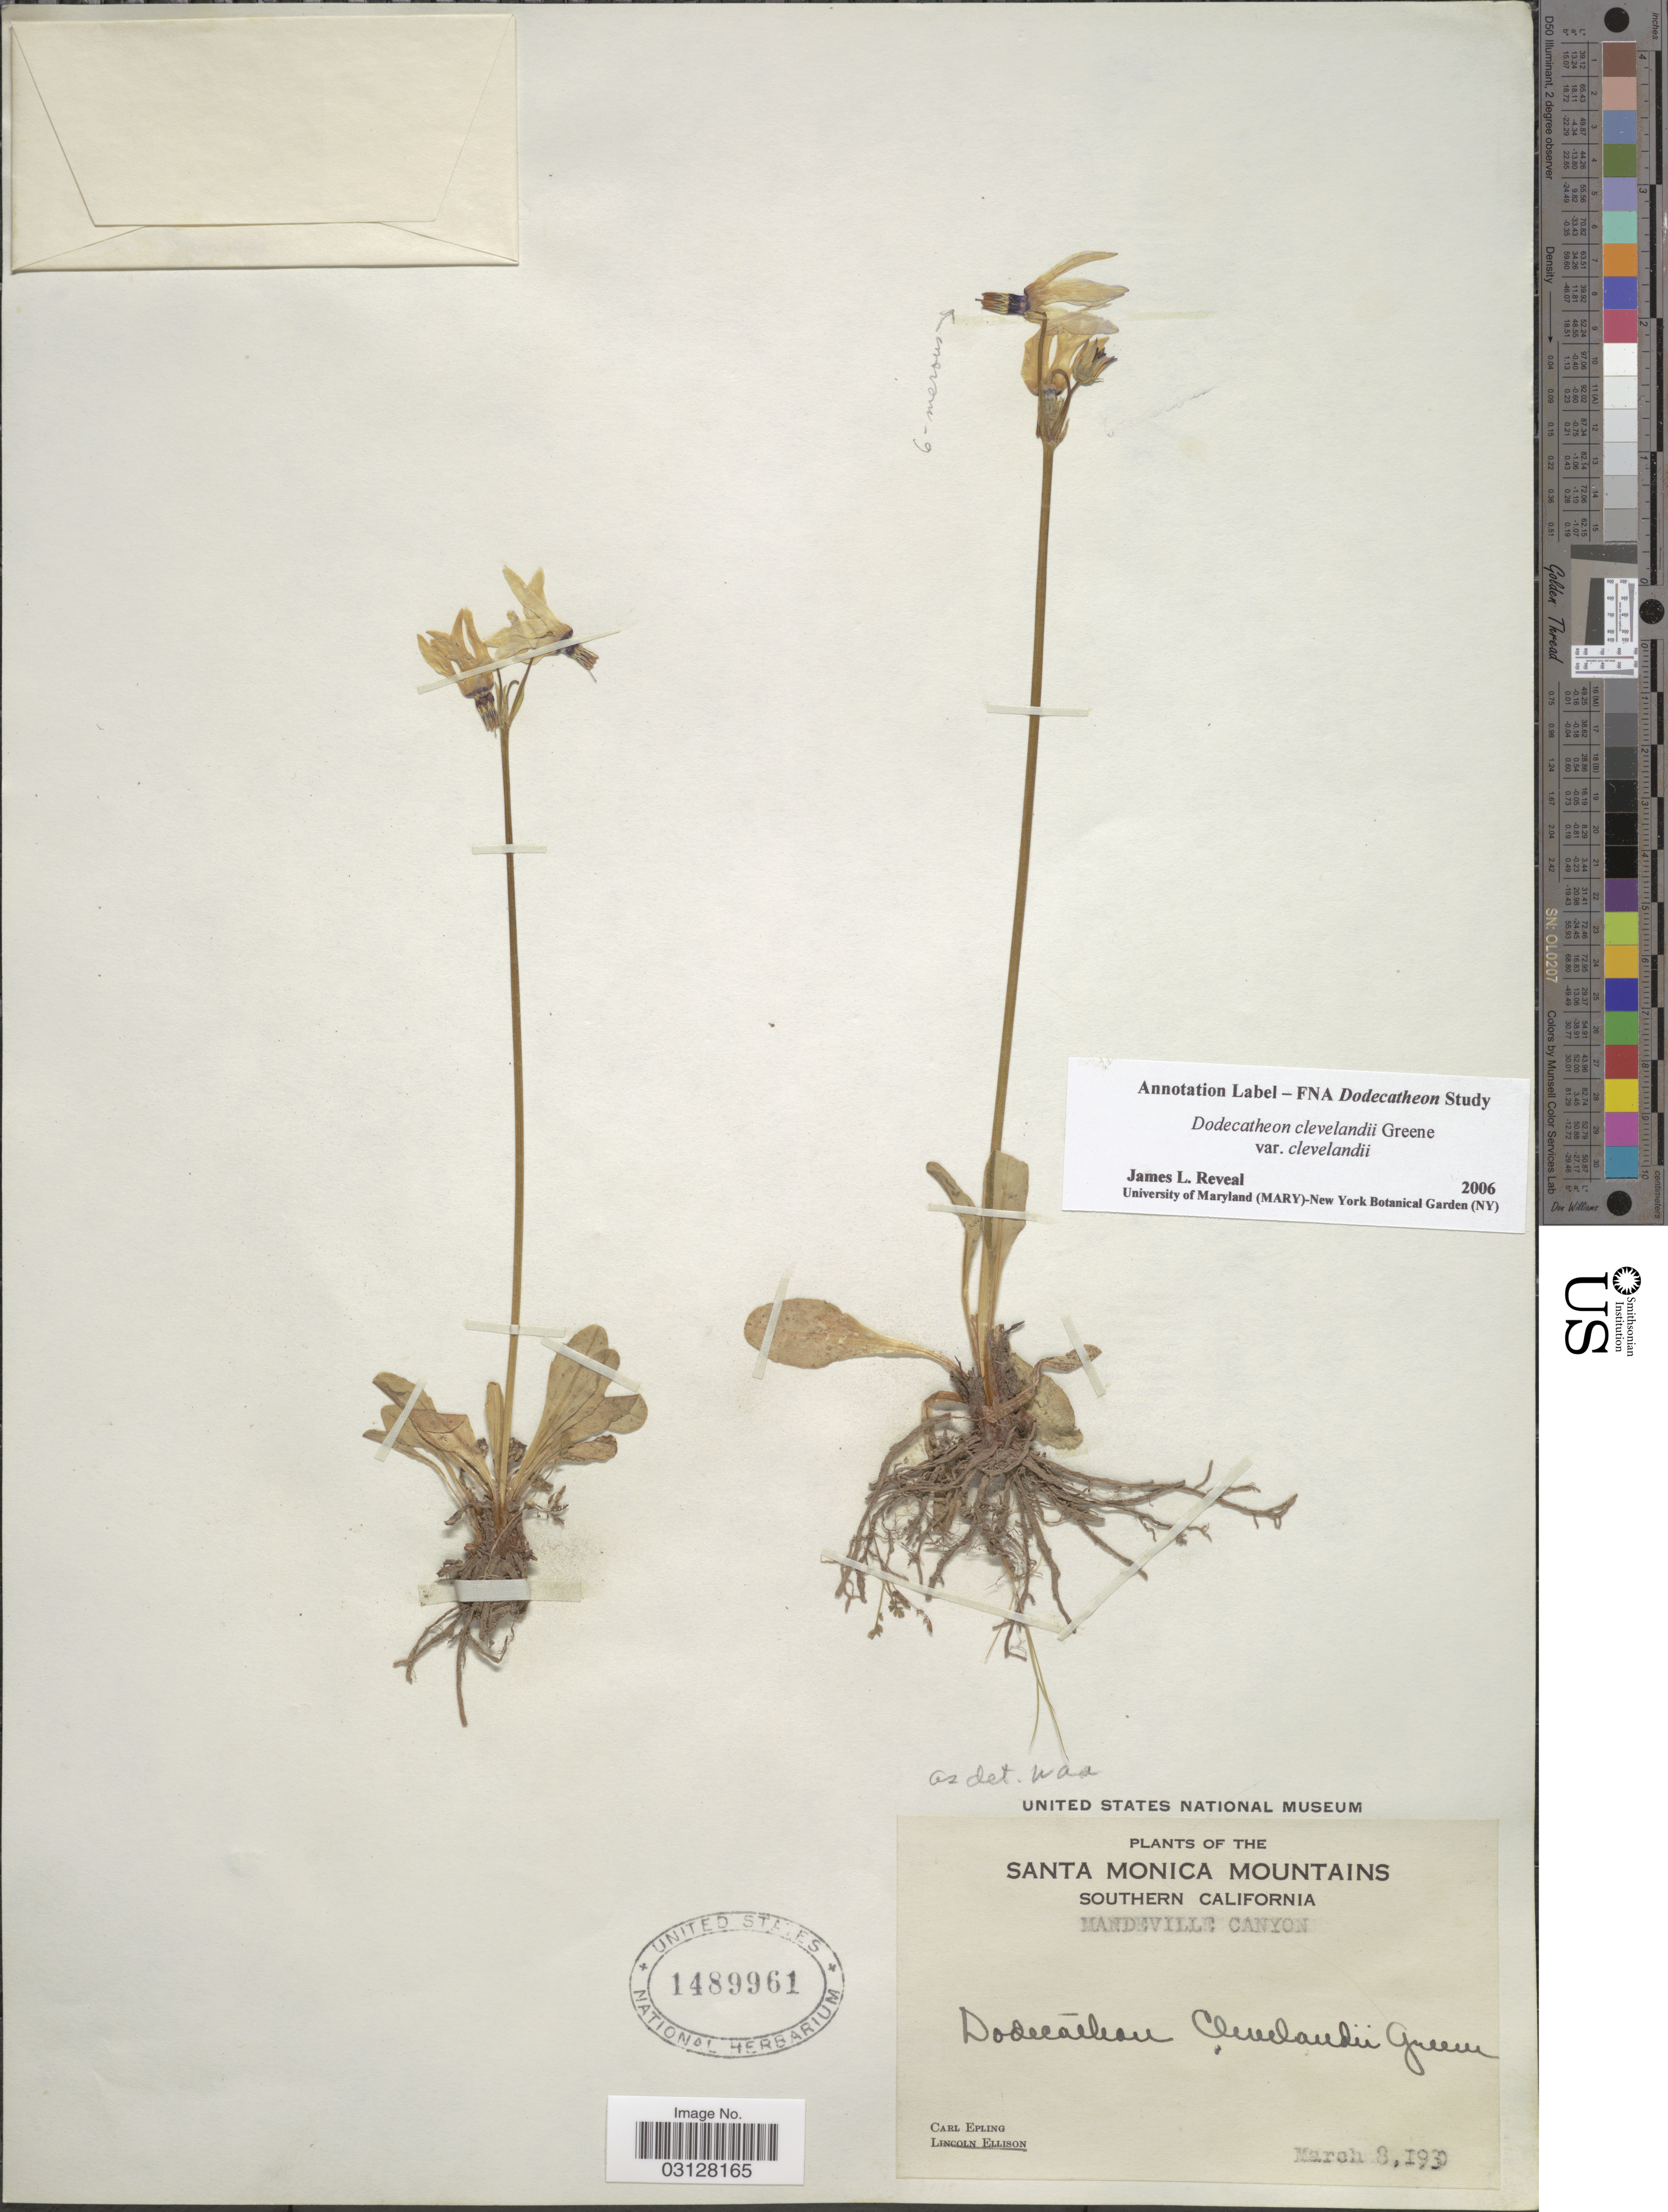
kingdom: Plantae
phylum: Tracheophyta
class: Magnoliopsida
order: Ericales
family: Primulaceae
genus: Dodecatheon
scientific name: Dodecatheon clevelandii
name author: Greene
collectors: C. C. Epling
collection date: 1930-03-08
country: United States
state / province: California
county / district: Los Angeles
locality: Santa Monica Mountains. Southern California. Mandeville Canyon.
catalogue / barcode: US 1489961